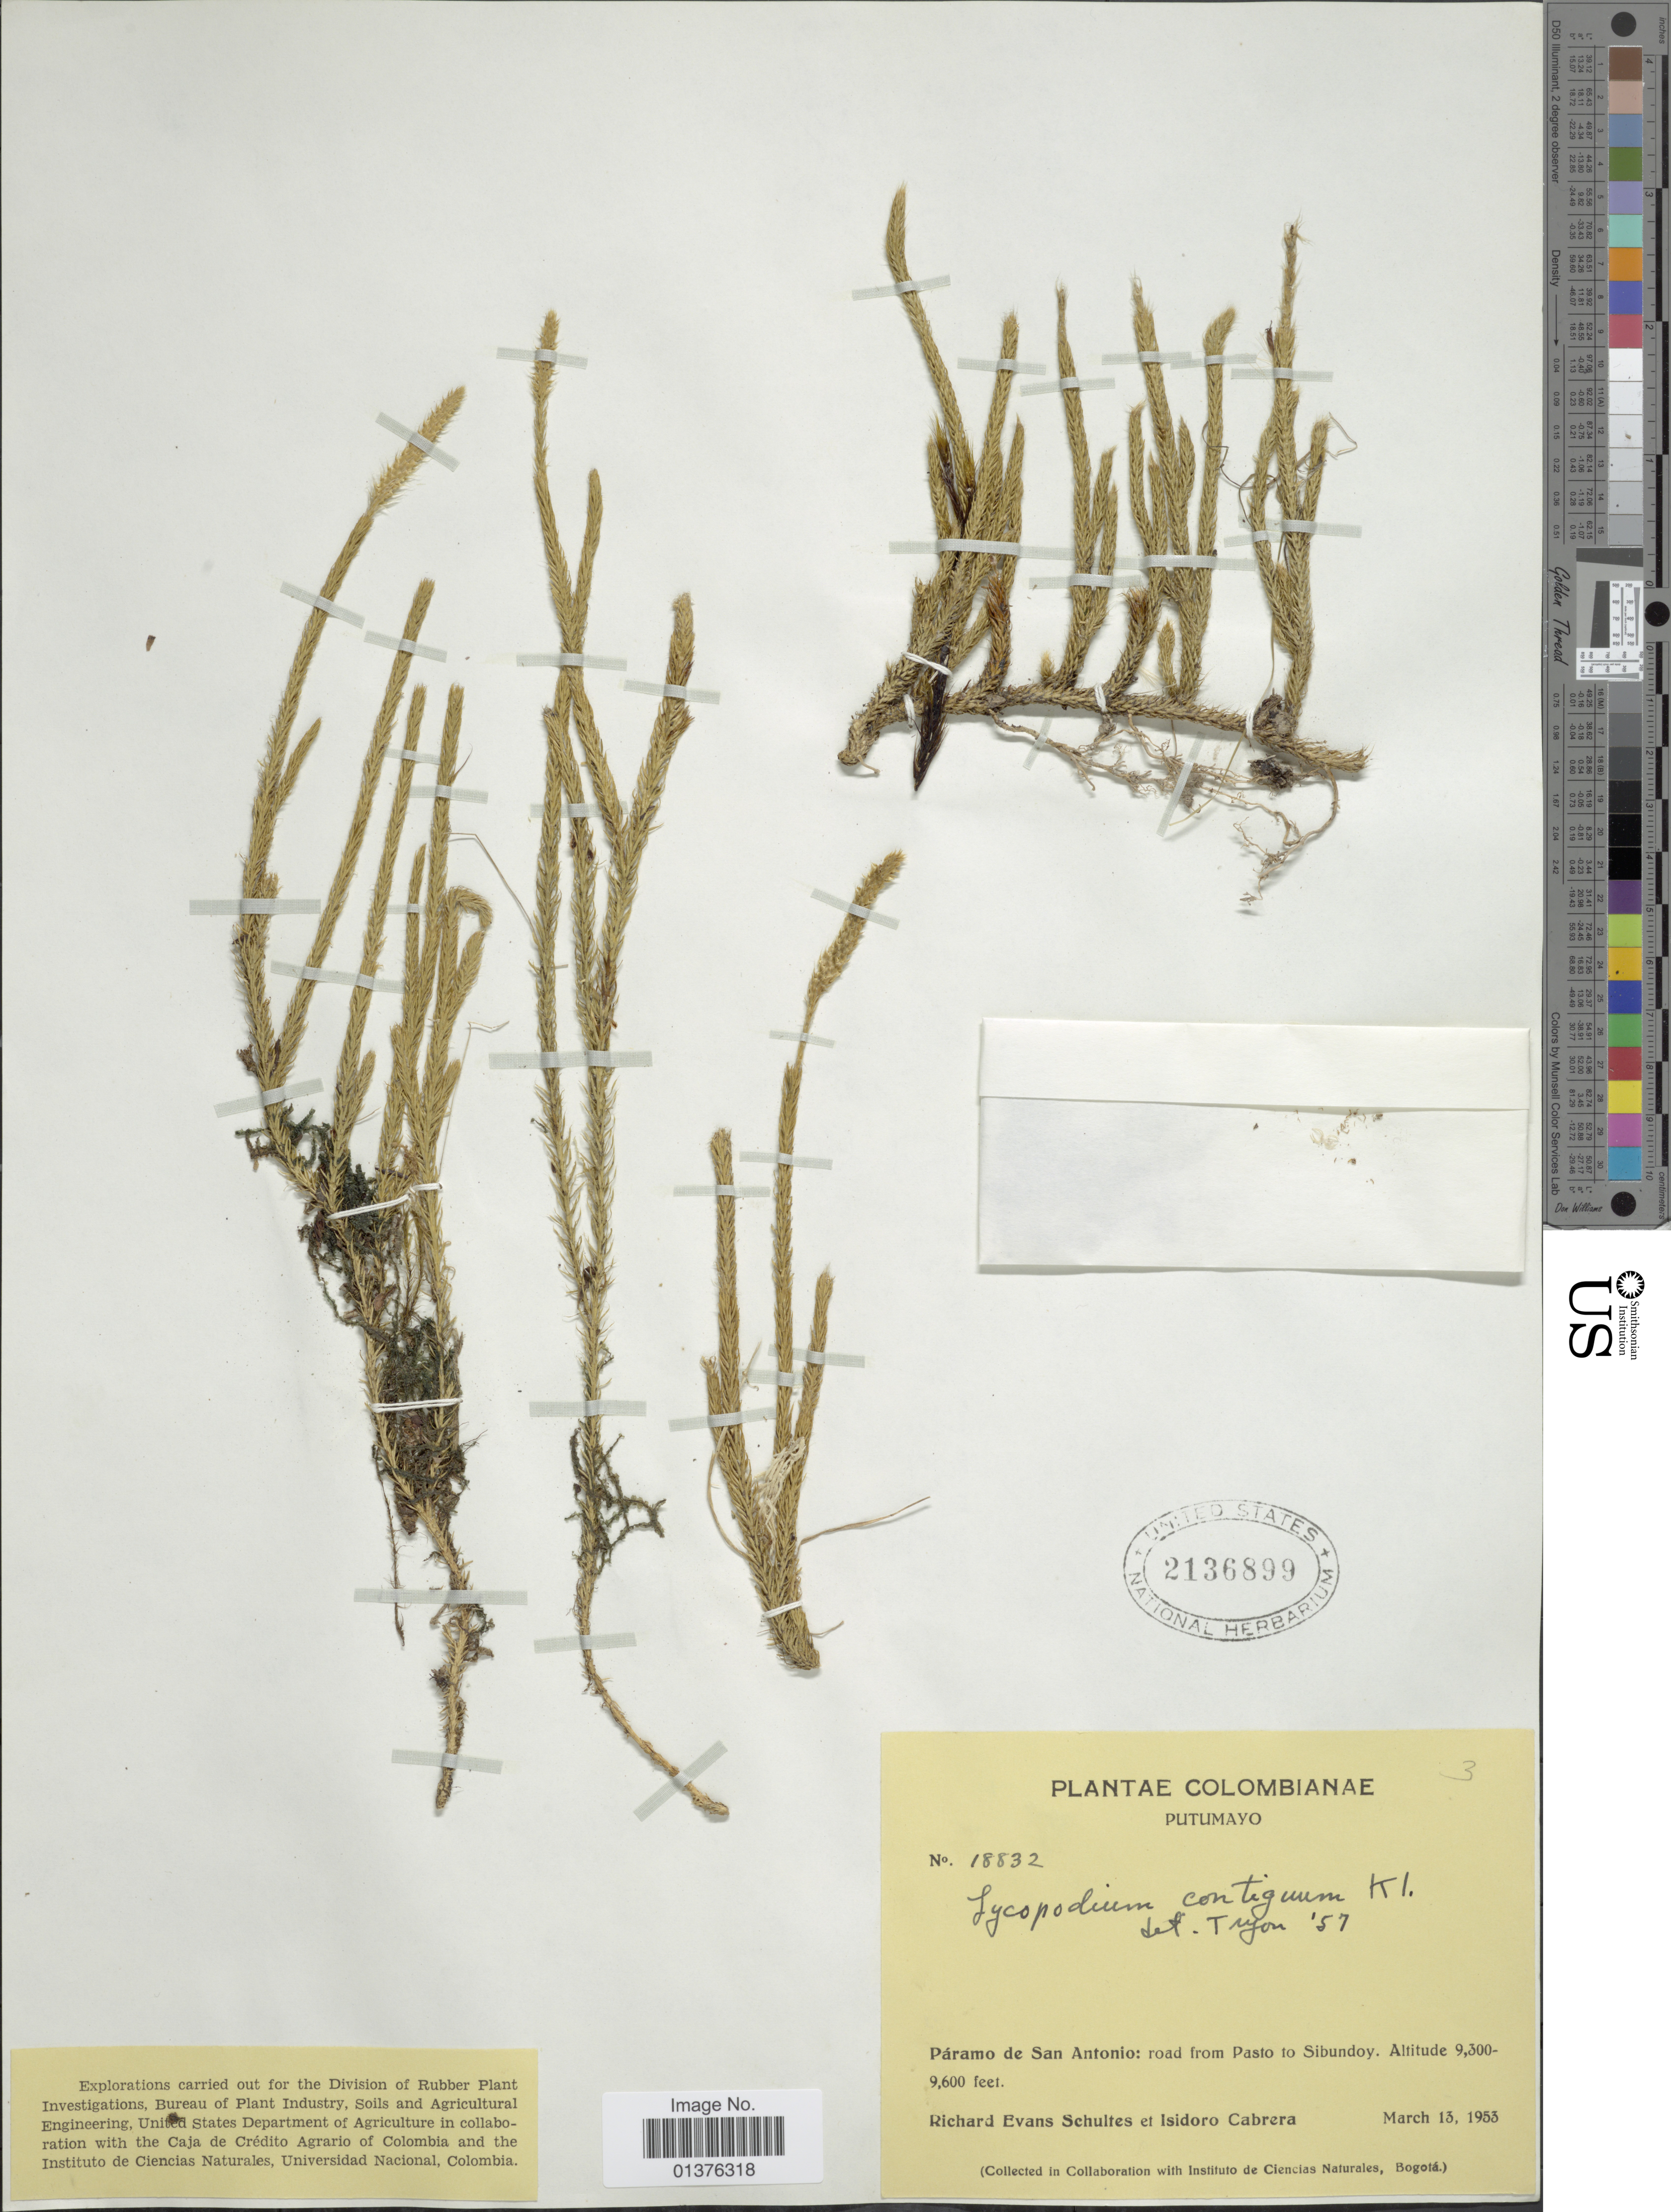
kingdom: Plantae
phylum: Tracheophyta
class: Lycopodiopsida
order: Lycopodiales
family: Lycopodiaceae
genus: Lycopodium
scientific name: Lycopodium clavatum subsp. contiguum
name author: (Klotzsch) B. Øllg.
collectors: R. E. Schultes & I. Cabrera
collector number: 18832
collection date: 1953-03-13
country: Colombia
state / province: Putumayo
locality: Páramo de San Antonio: road from Pasto to Sibundoy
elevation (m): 2835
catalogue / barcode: US 2136899